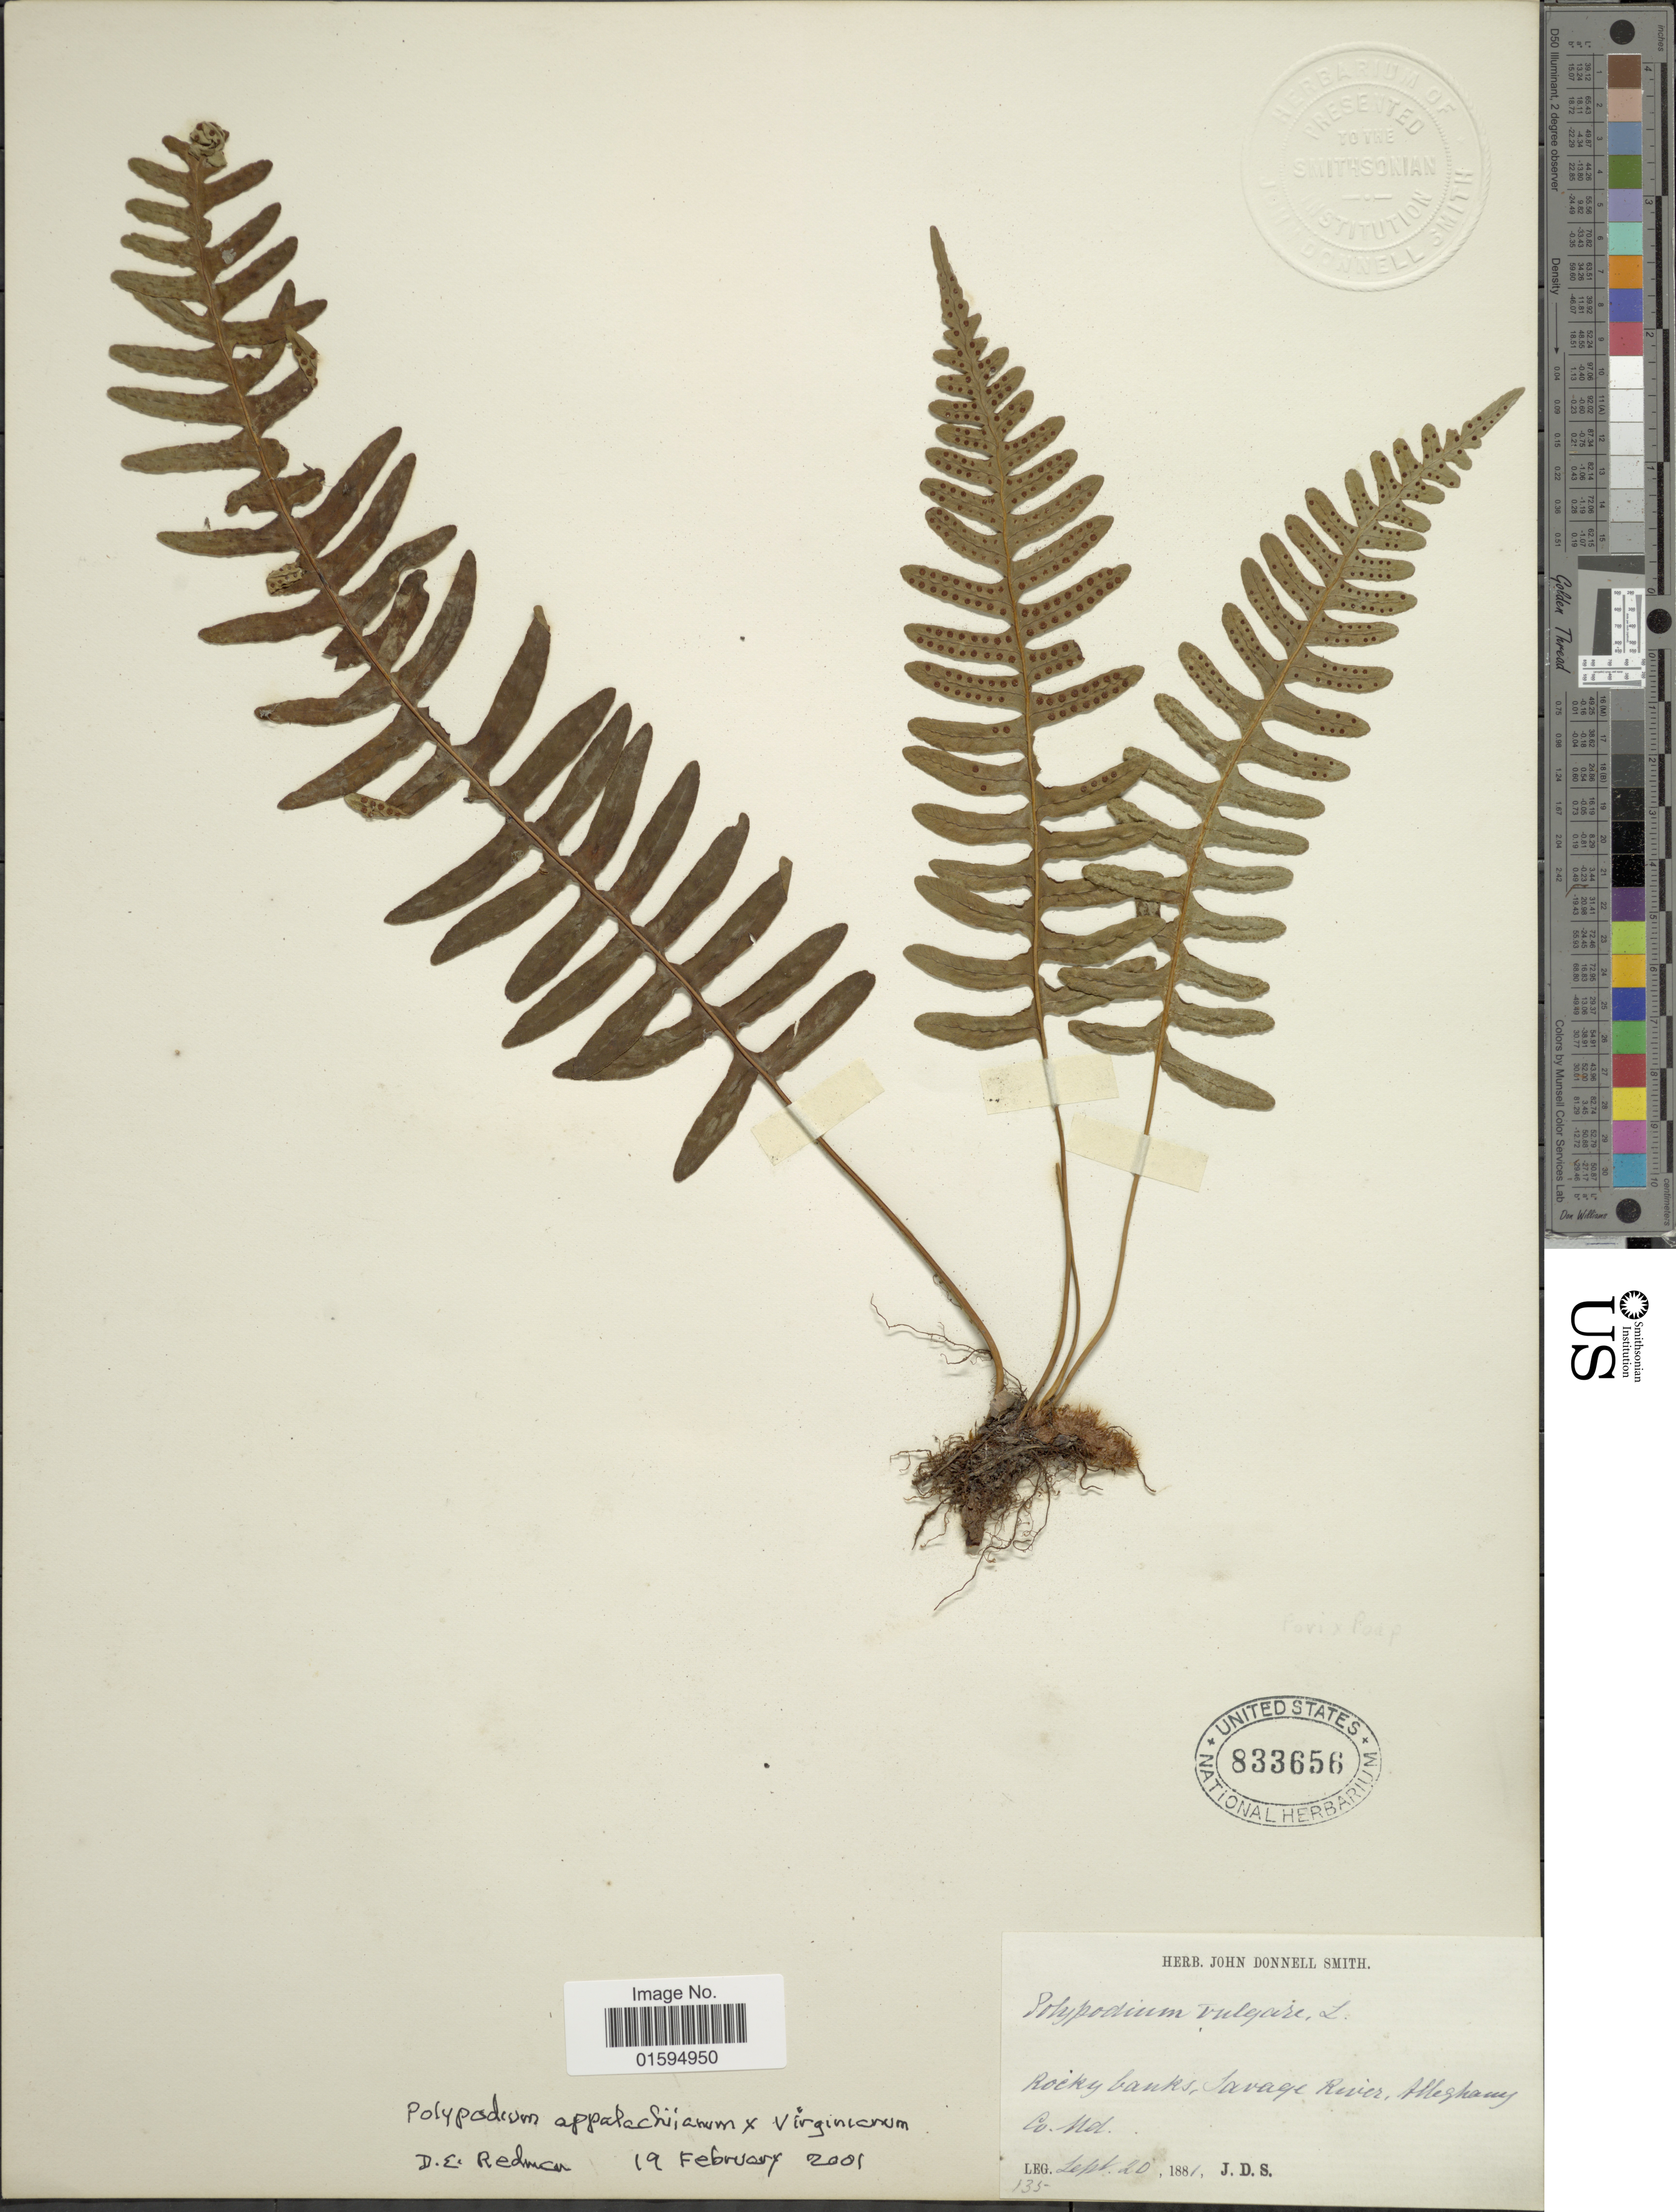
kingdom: Plantae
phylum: Tracheophyta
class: Polypodiopsida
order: Polypodiales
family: Polypodiaceae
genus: Polypodium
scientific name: Polypodium sp.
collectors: J. Donnell Smith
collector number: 135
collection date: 1881-09-20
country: United States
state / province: Maryland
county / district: Allegany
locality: Rocky Banks, Savage river, Aheghany Co.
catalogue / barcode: US 833656